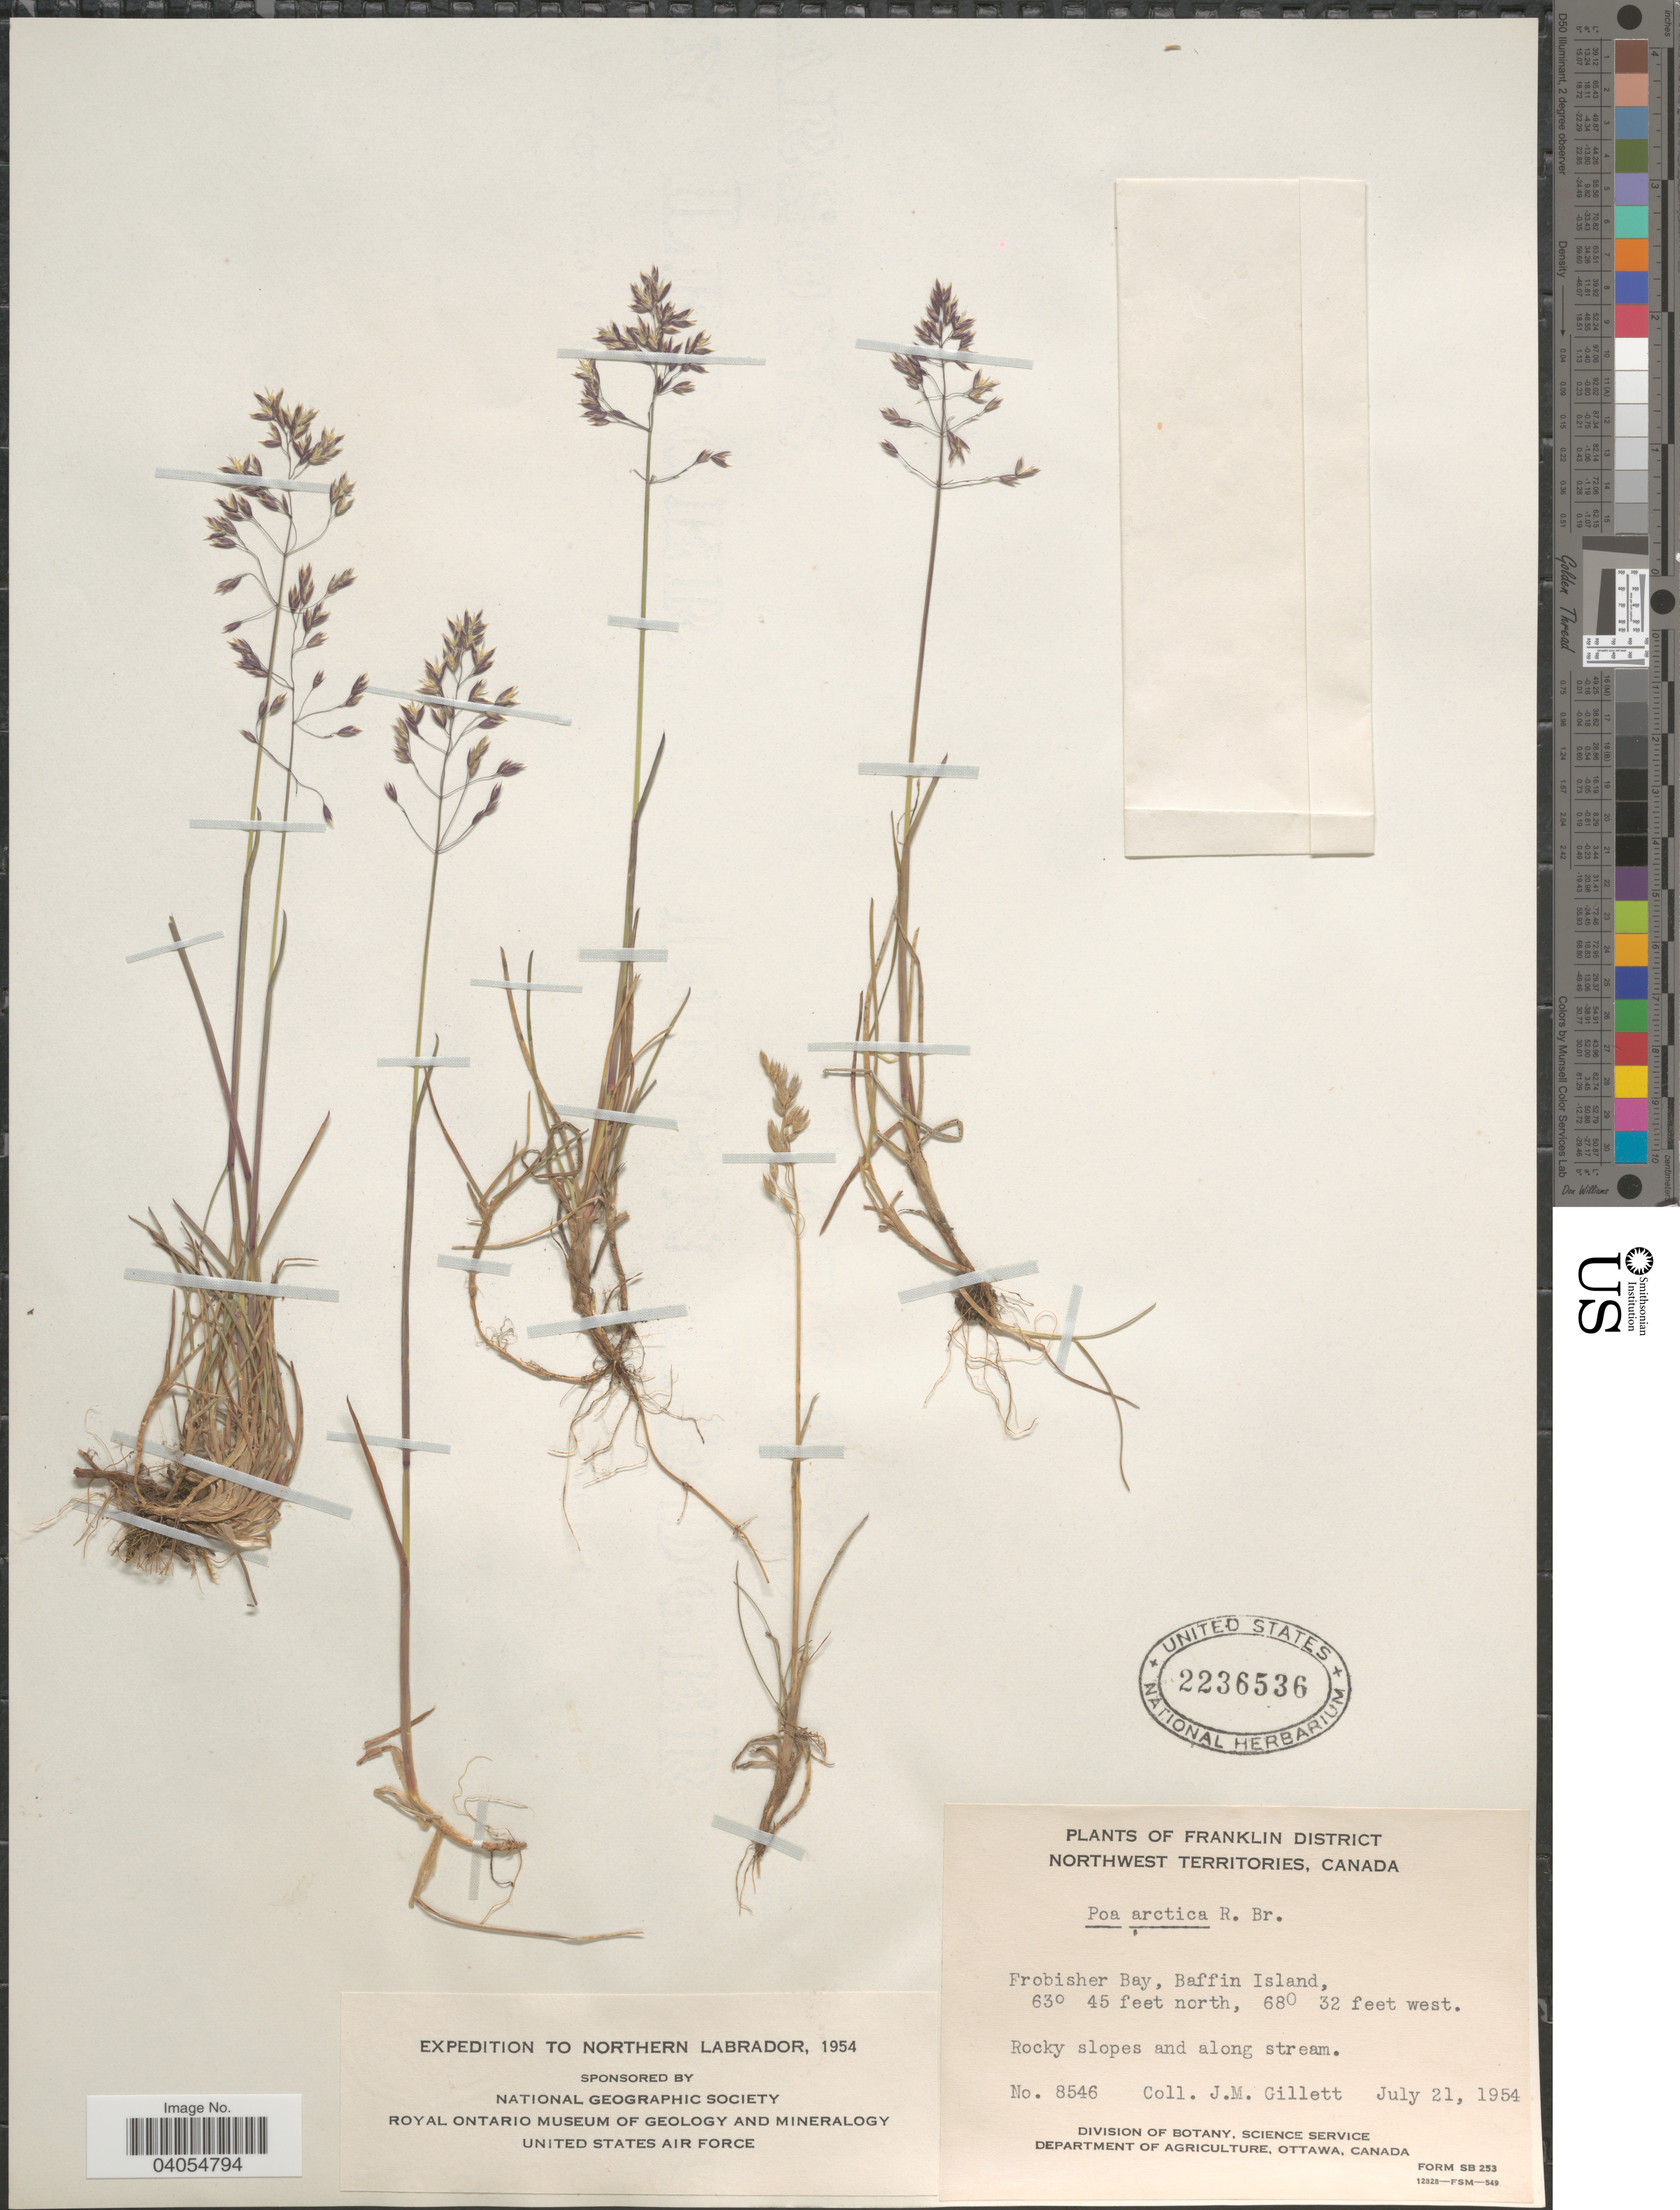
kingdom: Plantae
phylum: Tracheophyta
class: Liliopsida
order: Poales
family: Poaceae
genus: Poa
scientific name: Poa arctica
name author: R. Br.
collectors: J. M. Gillett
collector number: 8546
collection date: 1954-07-21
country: Canada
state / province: Northwest Territories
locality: Franklin District. Frobisher Bay, Baffin Island. Northern Labrador.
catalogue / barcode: US 2236536